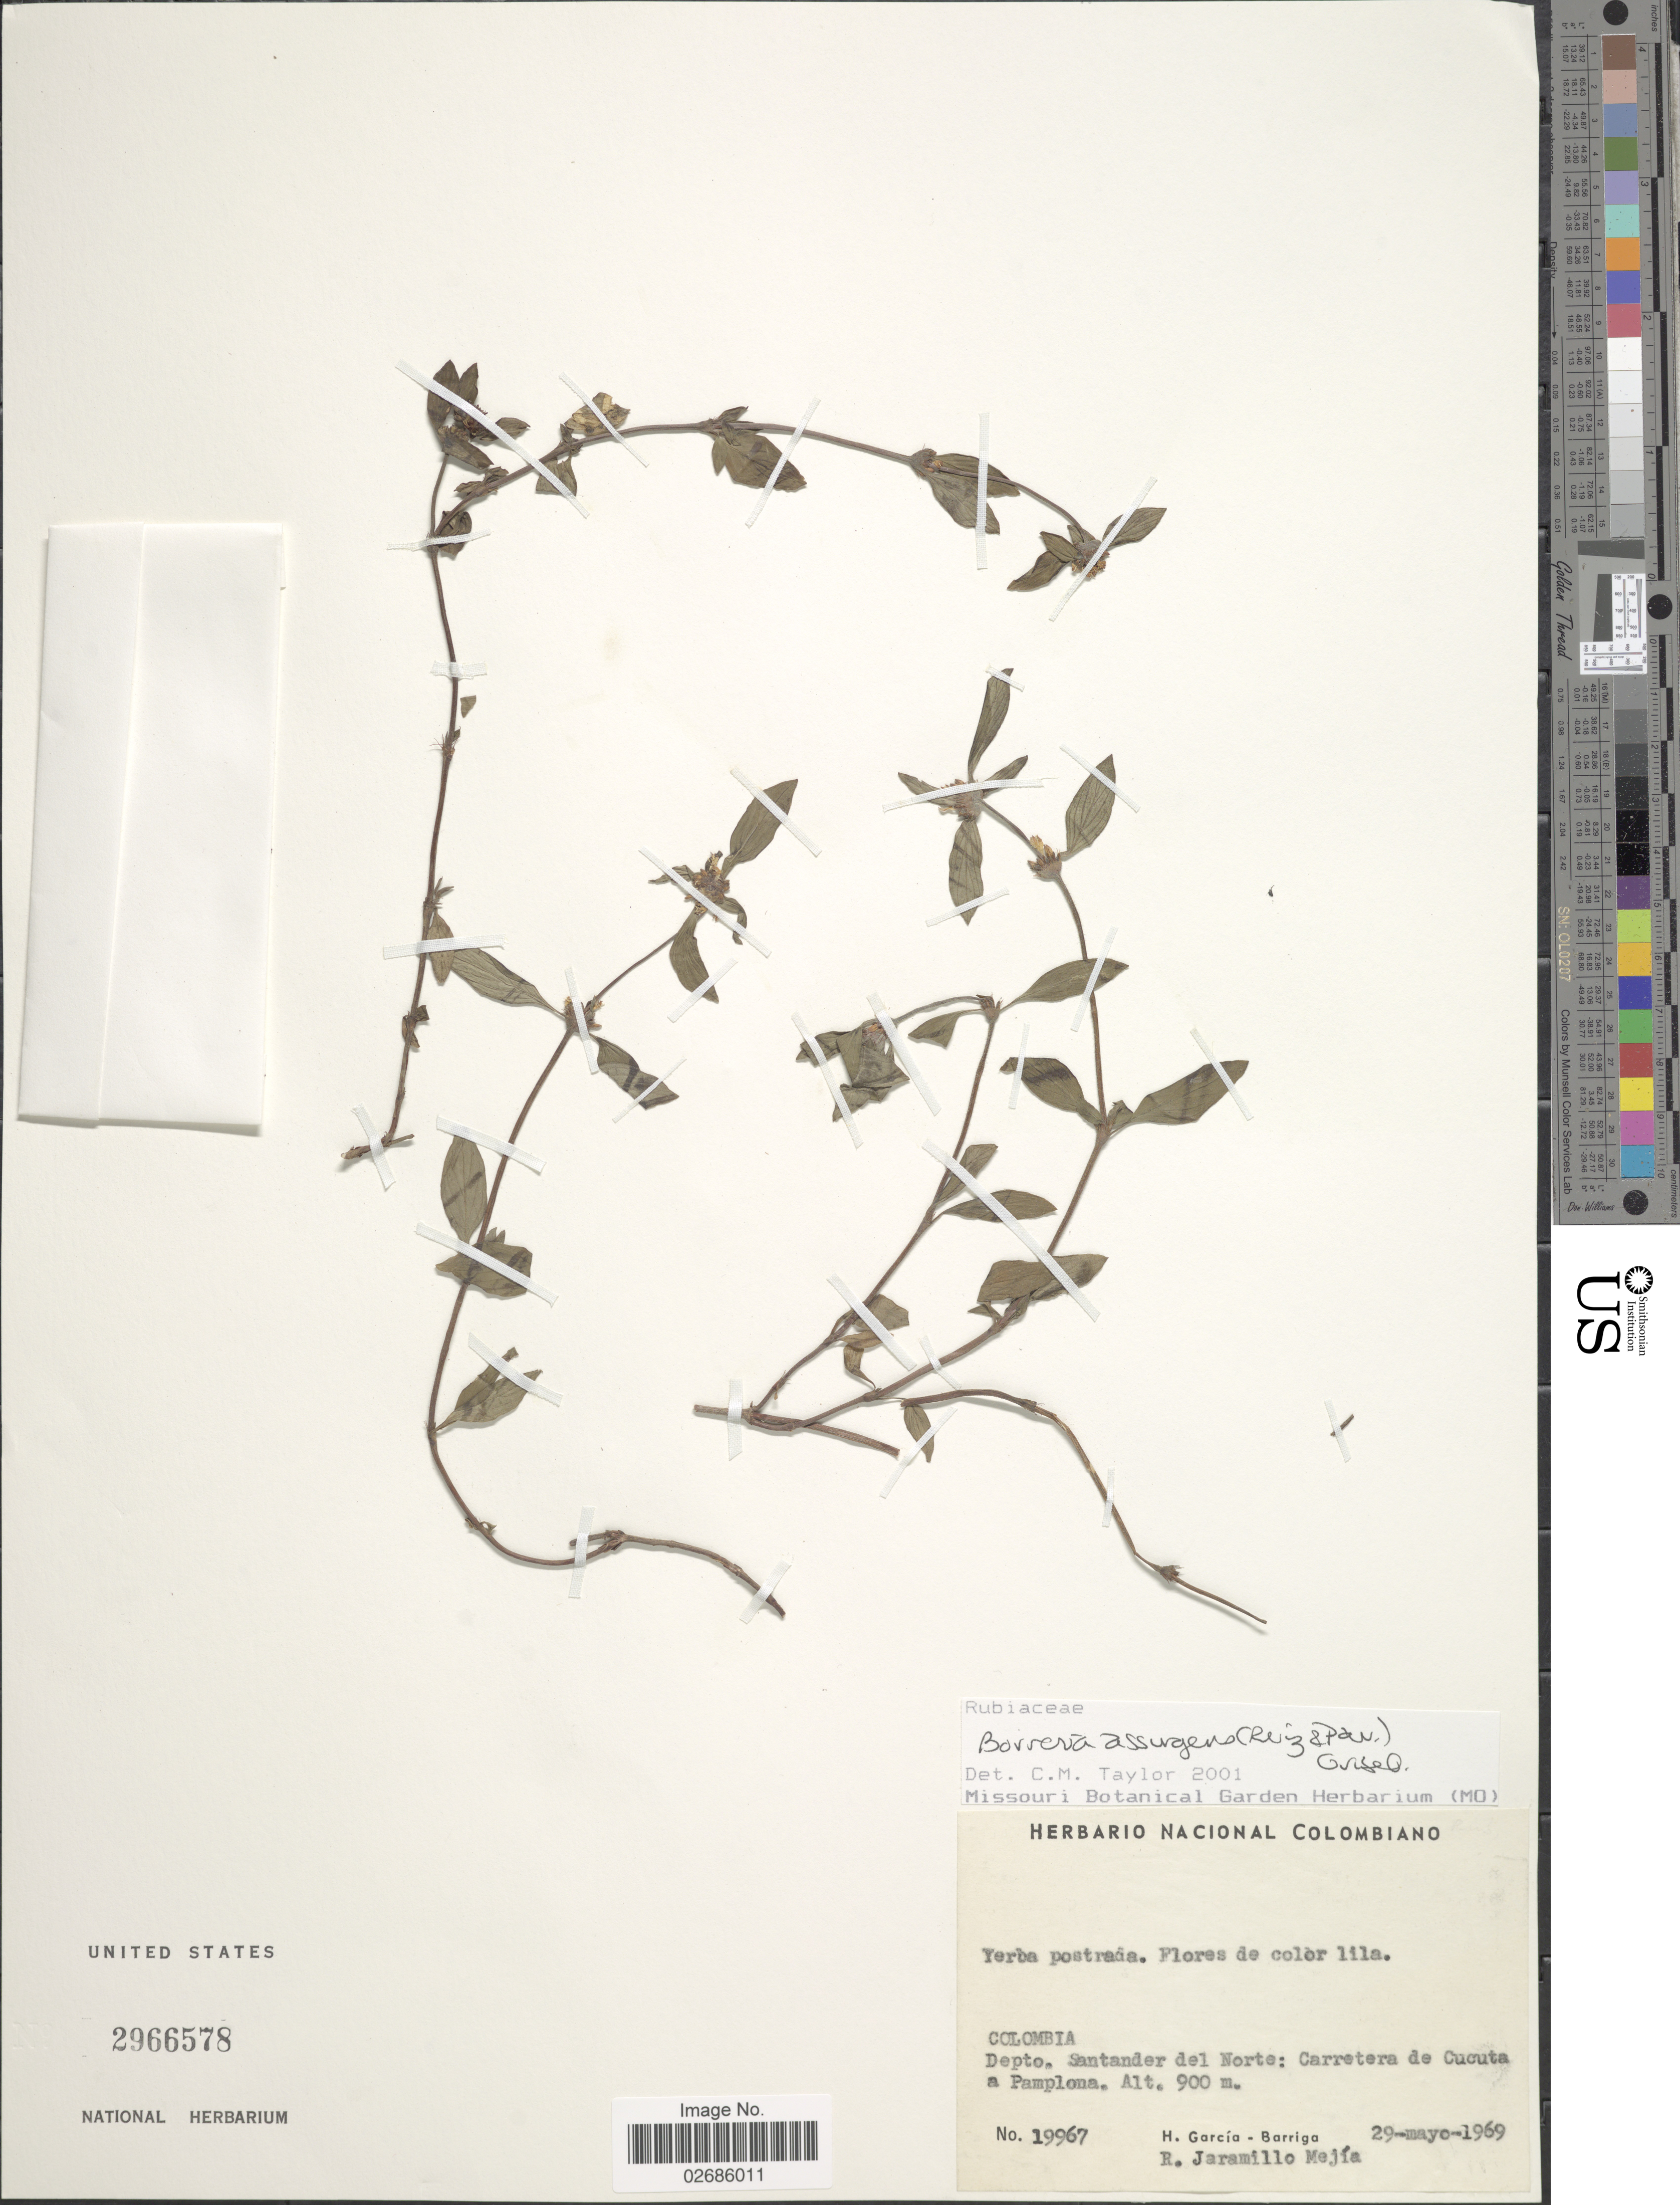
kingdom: Plantae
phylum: Tracheophyta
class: Magnoliopsida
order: Gentianales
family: Rubiaceae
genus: Borreria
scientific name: Borreria assurgens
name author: (Ruiz & Pav.) Griseb.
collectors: H. García Barriga & R. Jaramillo M.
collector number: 19967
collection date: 1969-05-29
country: Colombia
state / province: Norte de Santander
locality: Depto. Santander del Norte: Carretera de Cucuta a Pamplona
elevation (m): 900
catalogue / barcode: US 2966578